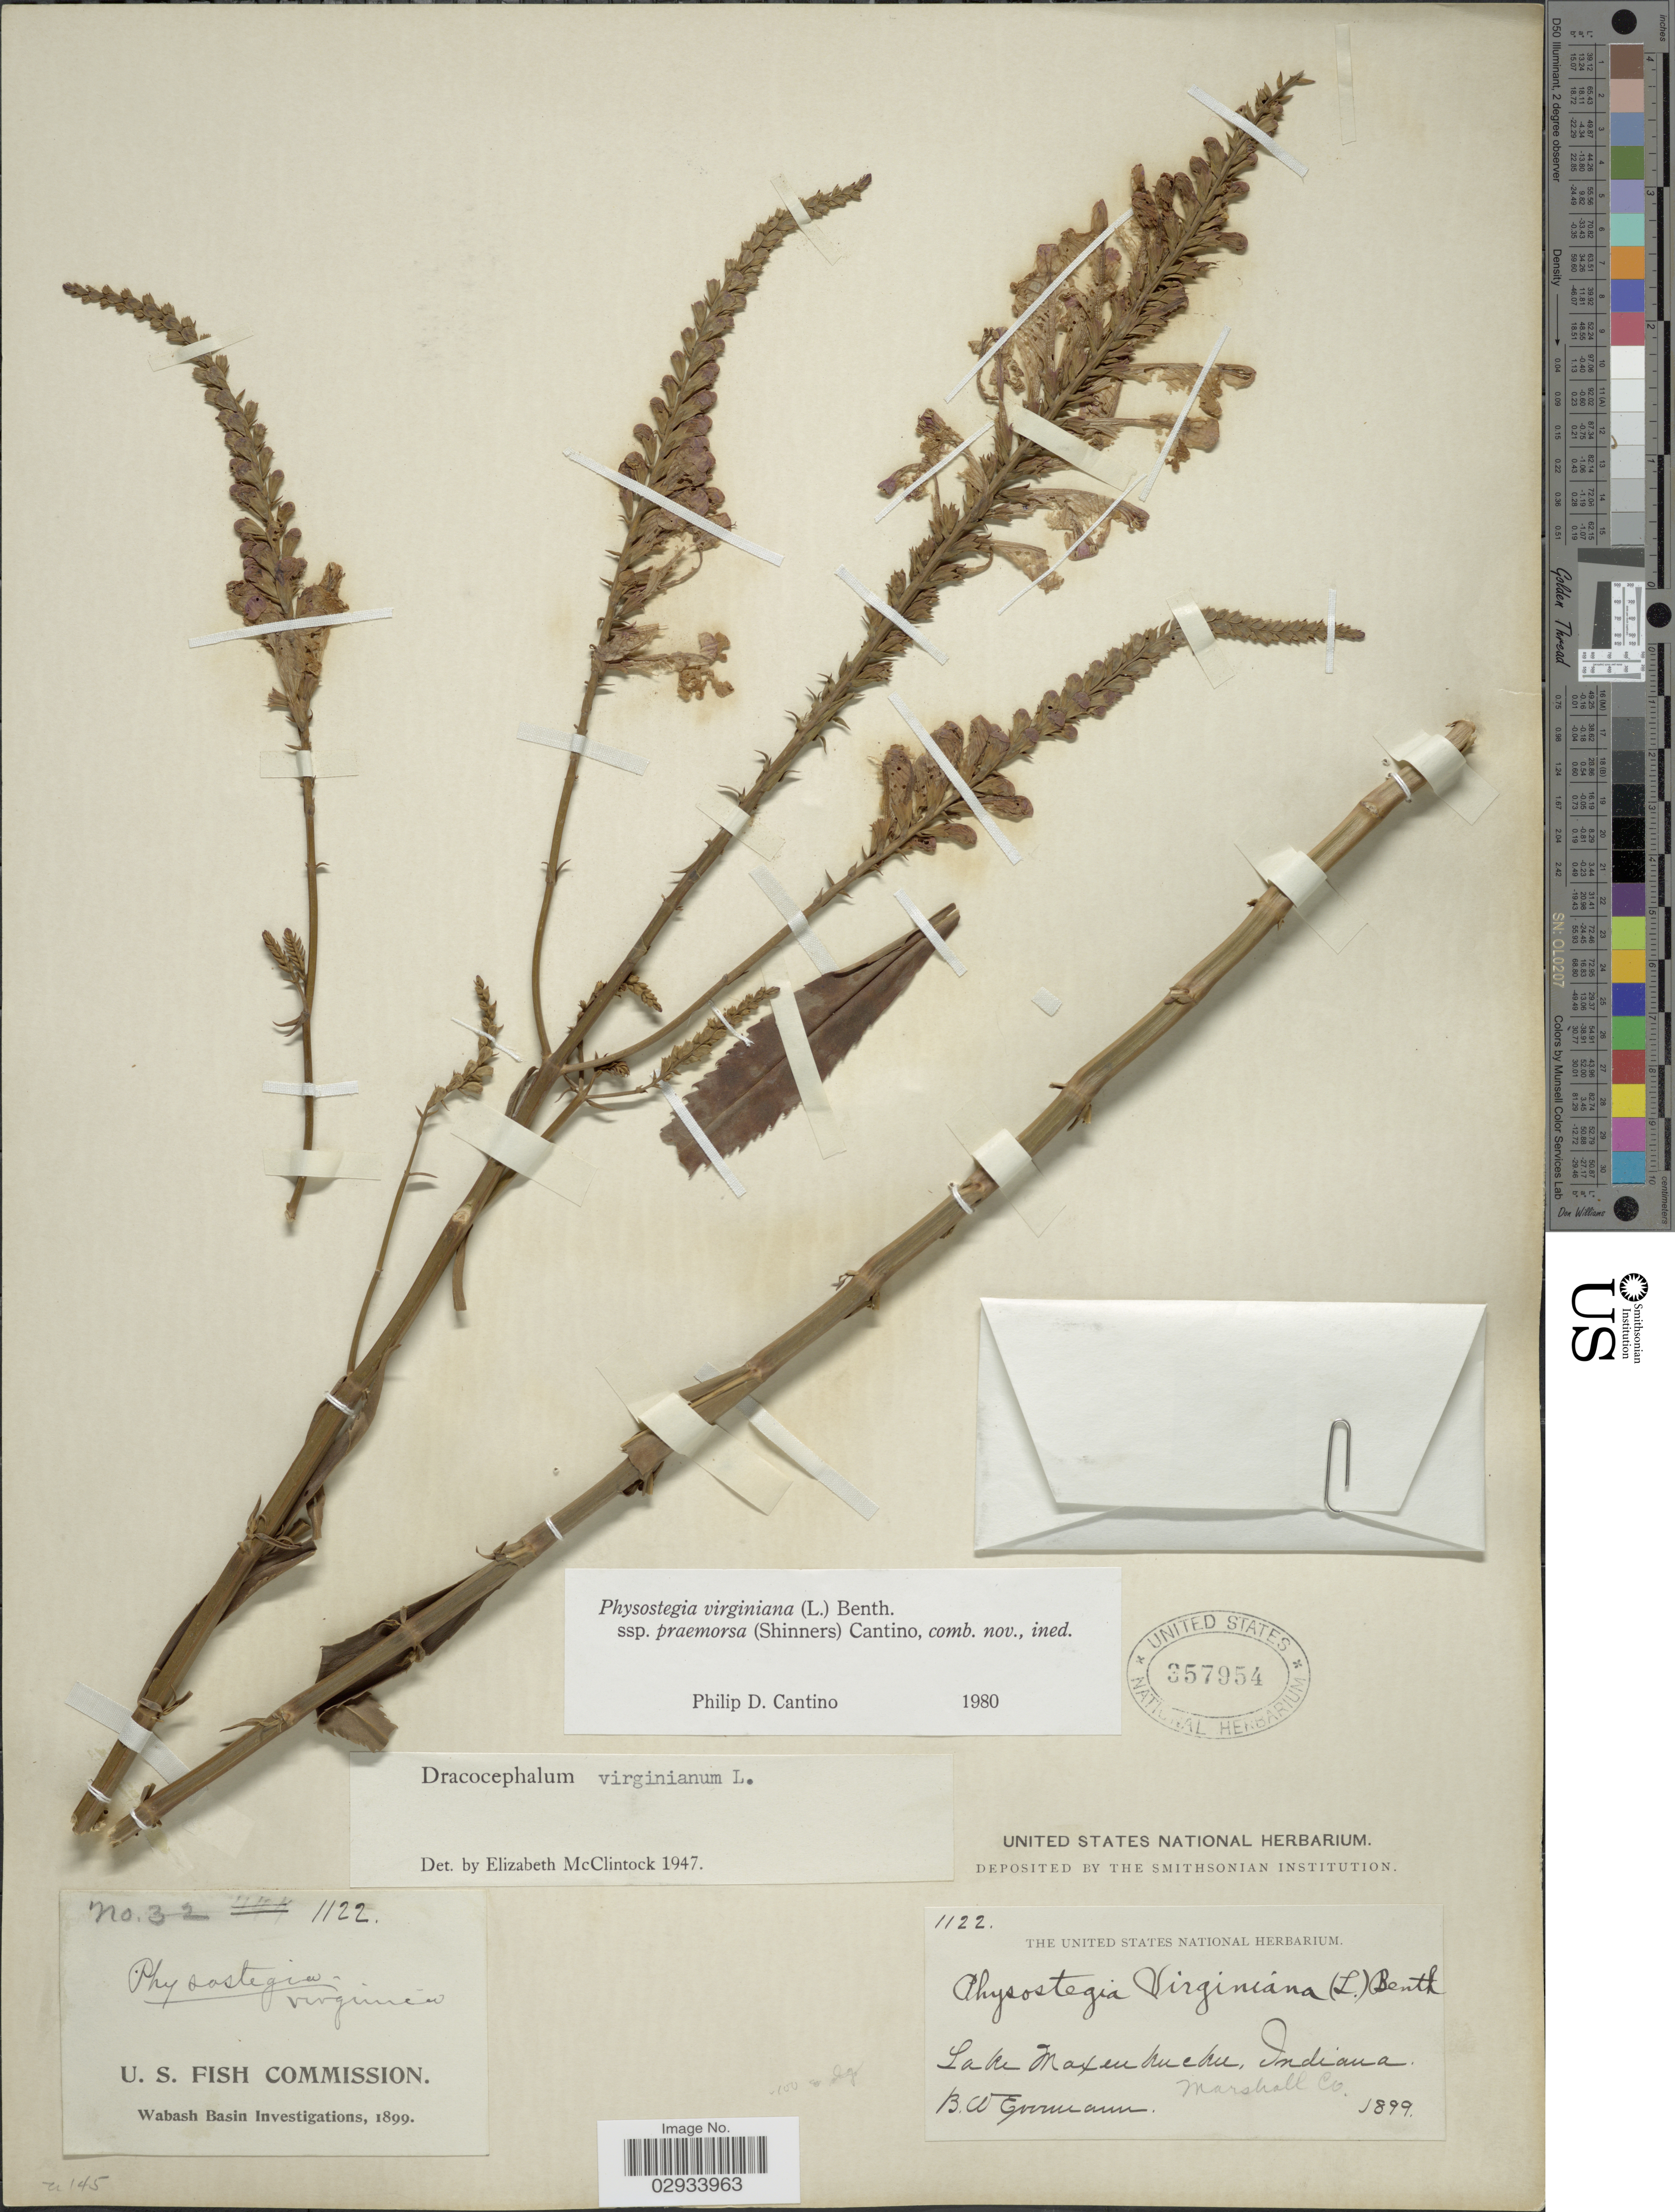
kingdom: Plantae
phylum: Tracheophyta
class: Magnoliopsida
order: Lamiales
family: Lamiaceae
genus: Physostegia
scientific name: Physostegia virginiana subsp. praemorsa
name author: (Shinners) P.D. Cantino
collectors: B. W. Evermann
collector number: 1122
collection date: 1899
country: United States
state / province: Indiana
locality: Lake Maxinkuckee, Marshall Co., Wabash Basin.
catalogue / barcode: US 357954